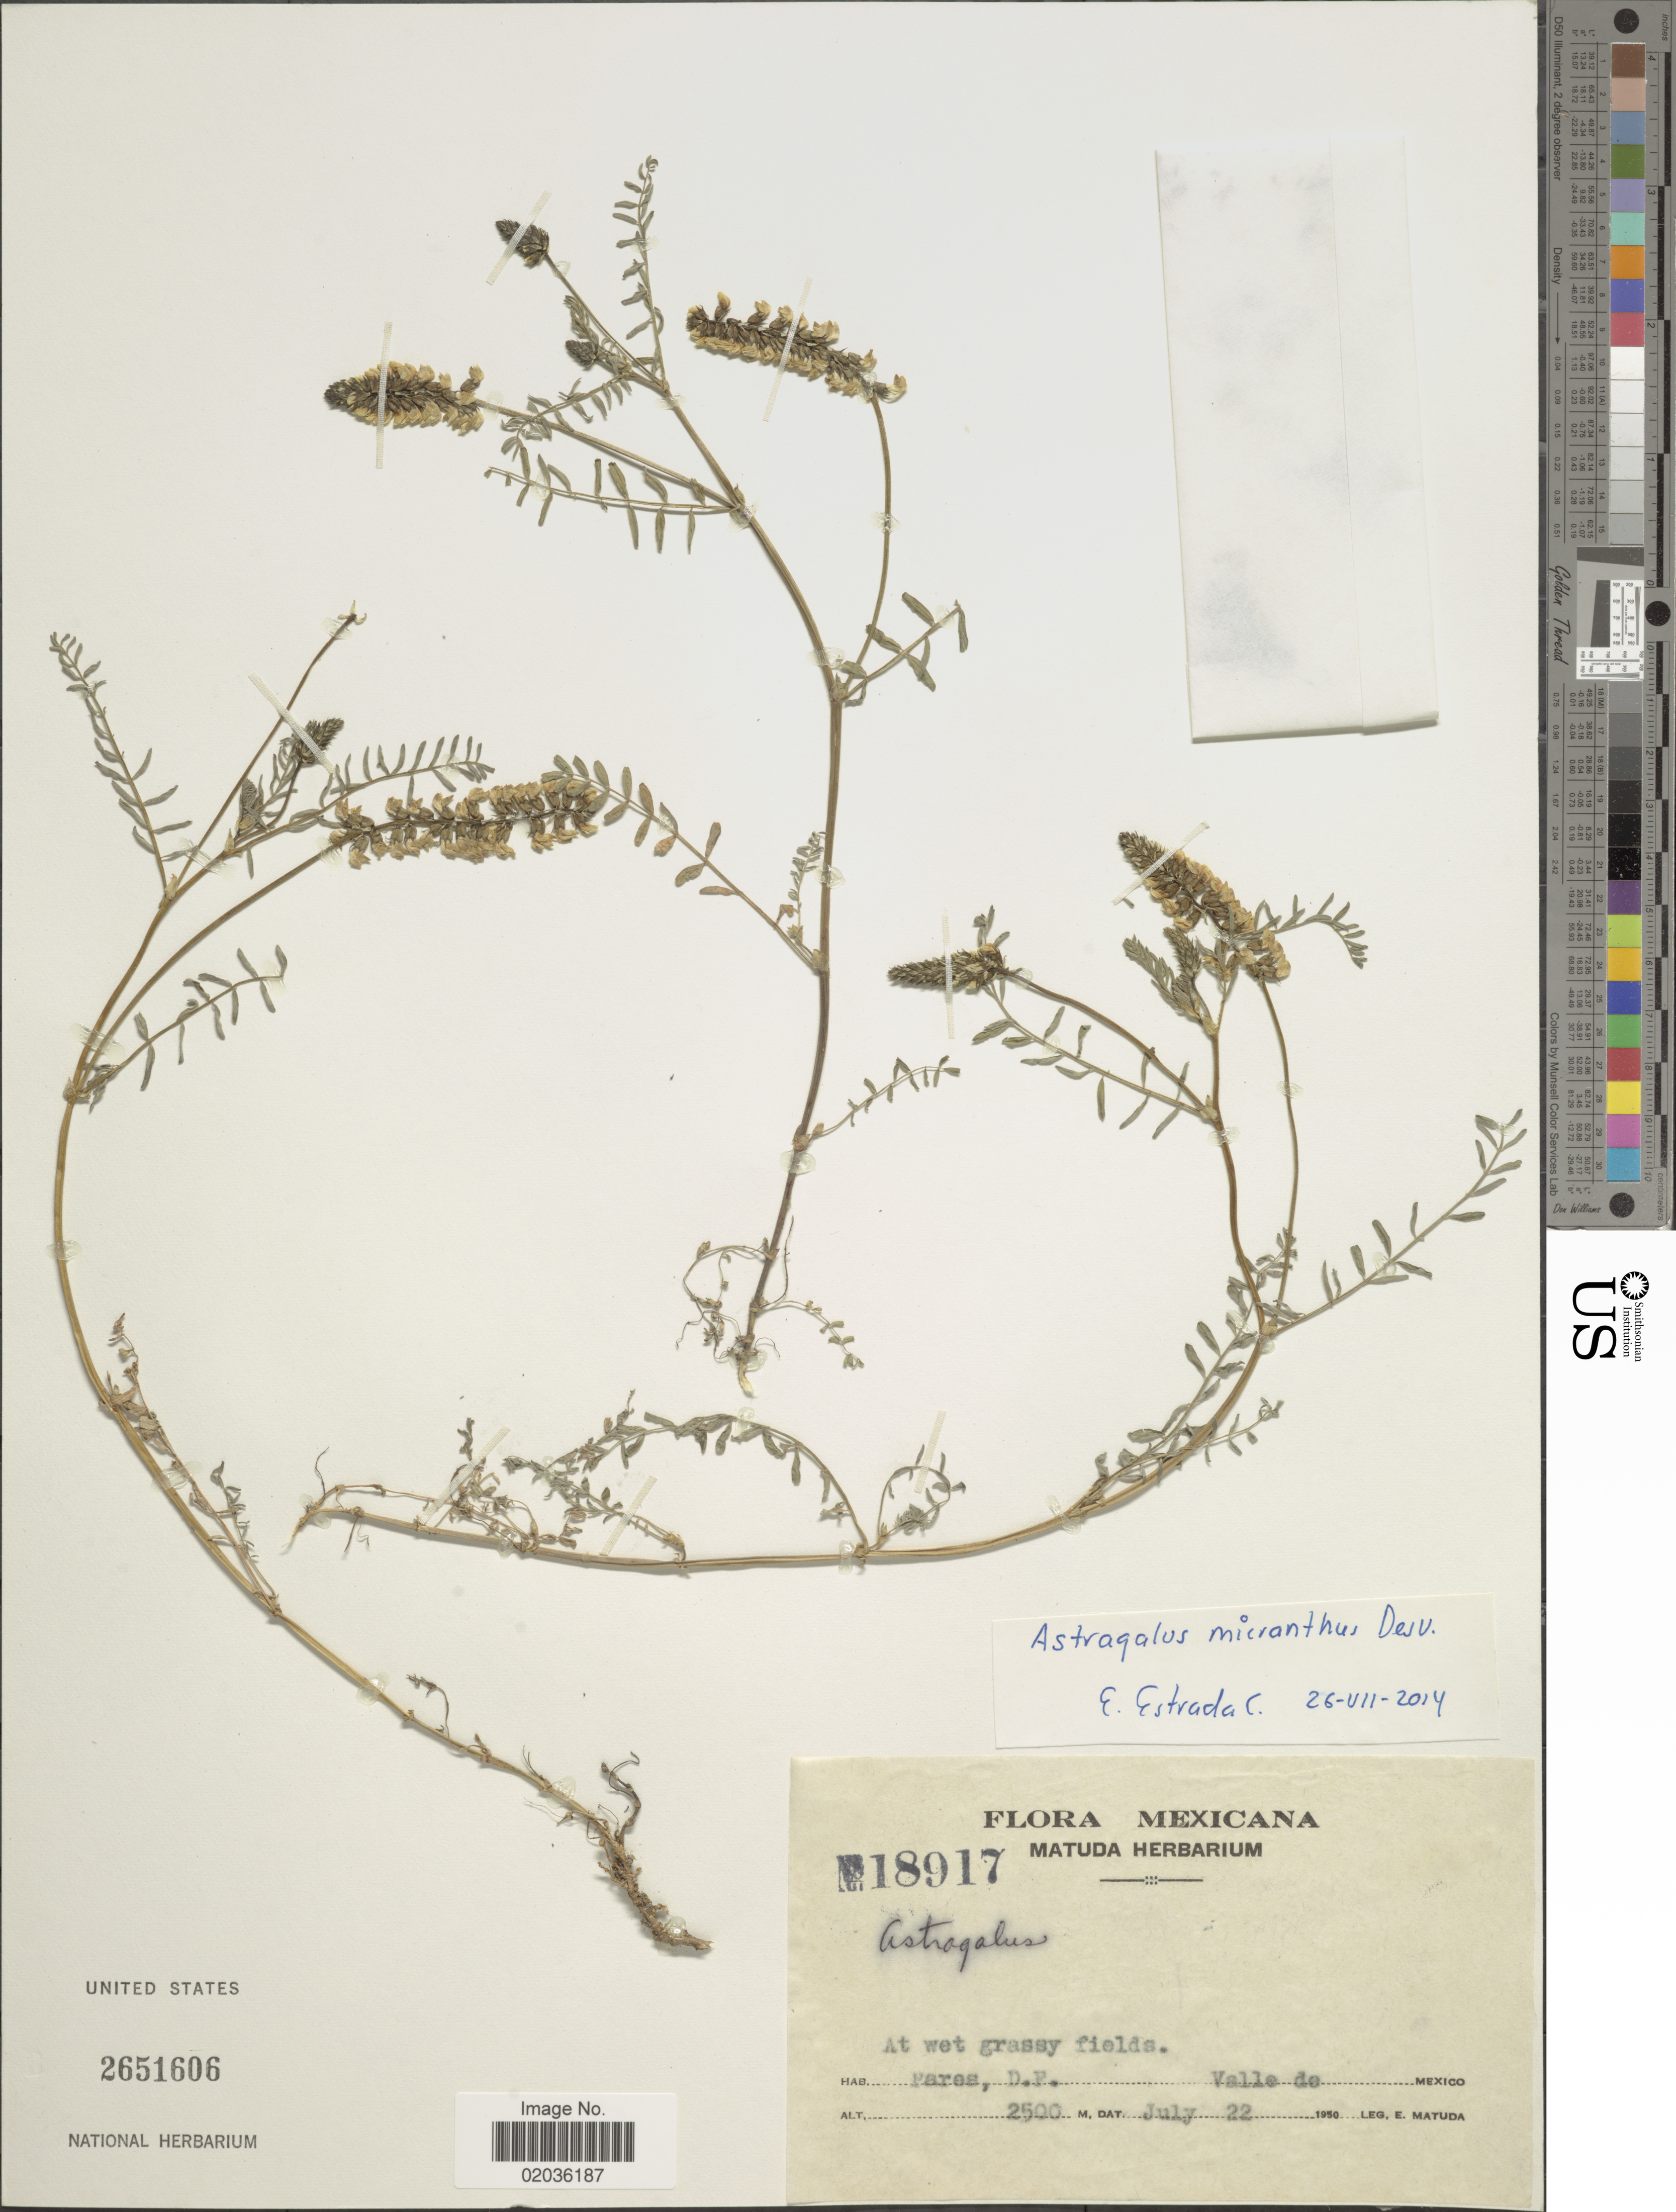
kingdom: Plantae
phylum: Tracheophyta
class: Magnoliopsida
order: Fabales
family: Fabaceae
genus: Astragalus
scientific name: Astragalus micranthus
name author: Desv.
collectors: E. Matuda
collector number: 18917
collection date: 1950-07-22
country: Mexico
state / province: Distrito Federal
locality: At wet grassy field, Pares, D. F. Valle de Mexico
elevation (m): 2500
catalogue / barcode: US 2651606